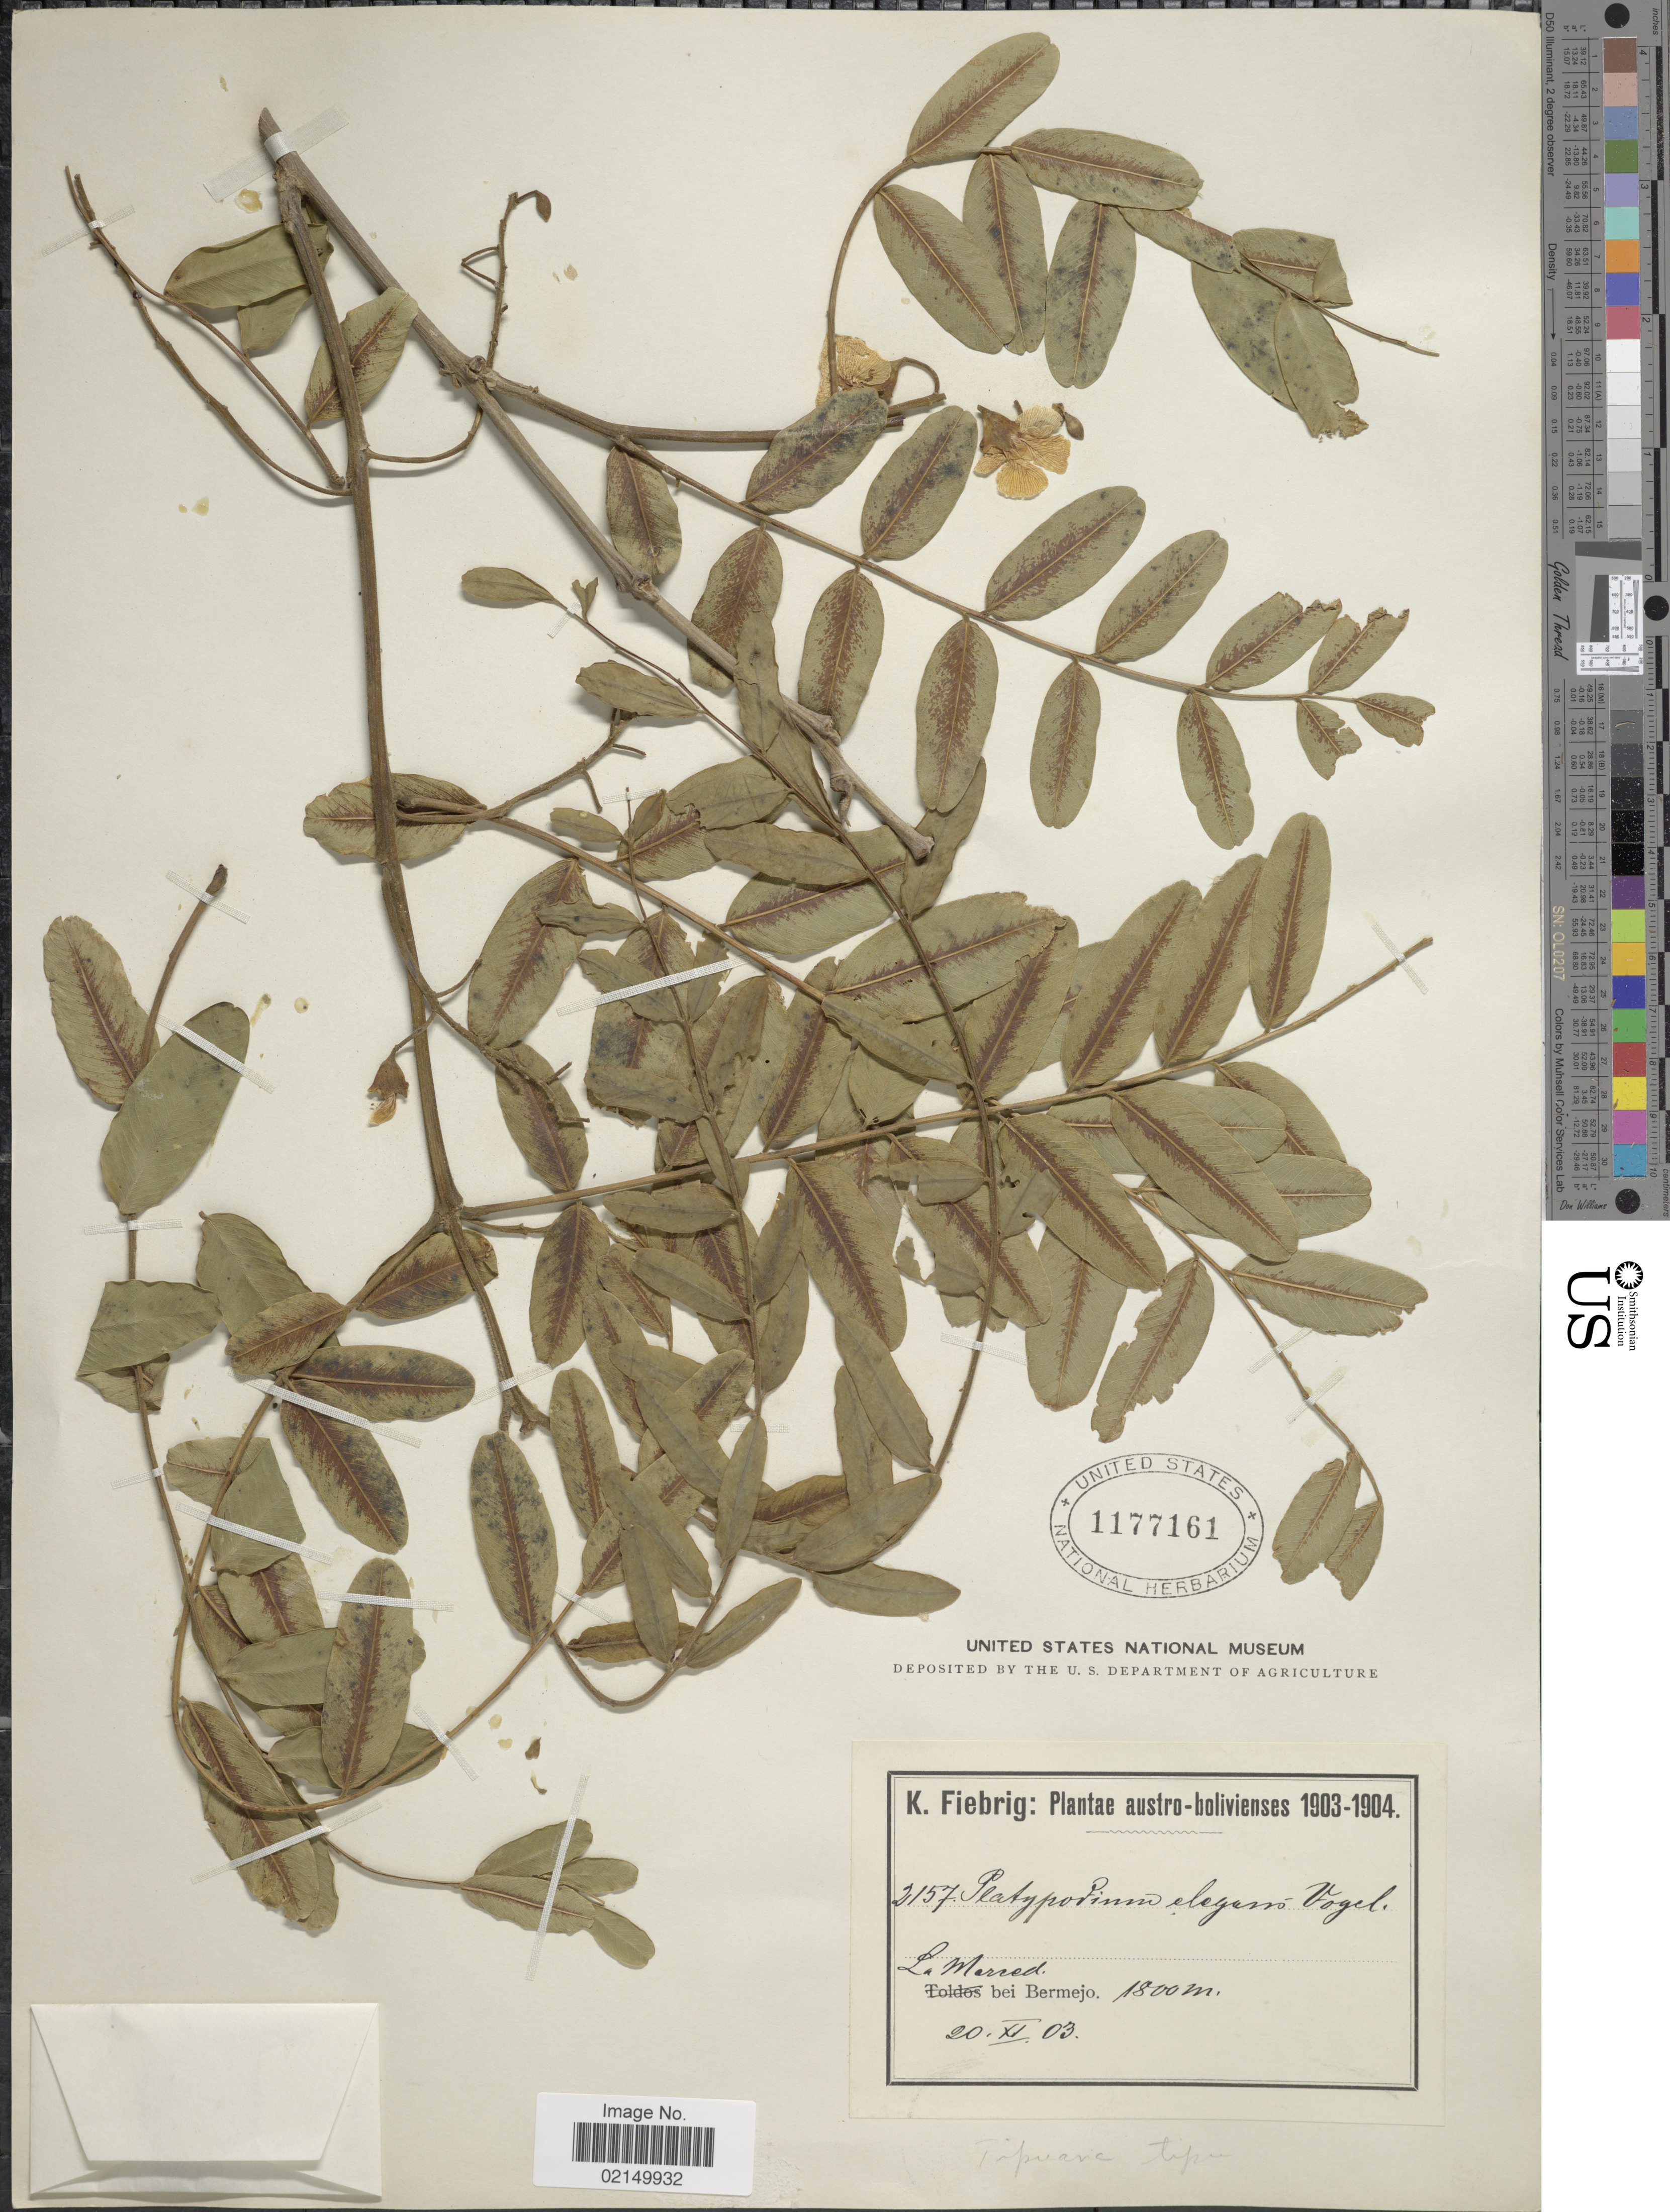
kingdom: Plantae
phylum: Tracheophyta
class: Magnoliopsida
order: Fabales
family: Fabaceae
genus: Tipuana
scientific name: Tipuana tipu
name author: (Benth.) Kuntze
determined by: Strong, Mark T., (BOT), Smithsonian Institution - National Museum of Natural History (UNITED STATES)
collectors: K. Fiebrig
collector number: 2157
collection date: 1903-11-20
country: Bolivia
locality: Austro-bolivienses, La Merced bei Bermejo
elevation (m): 1800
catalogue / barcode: US 1177161